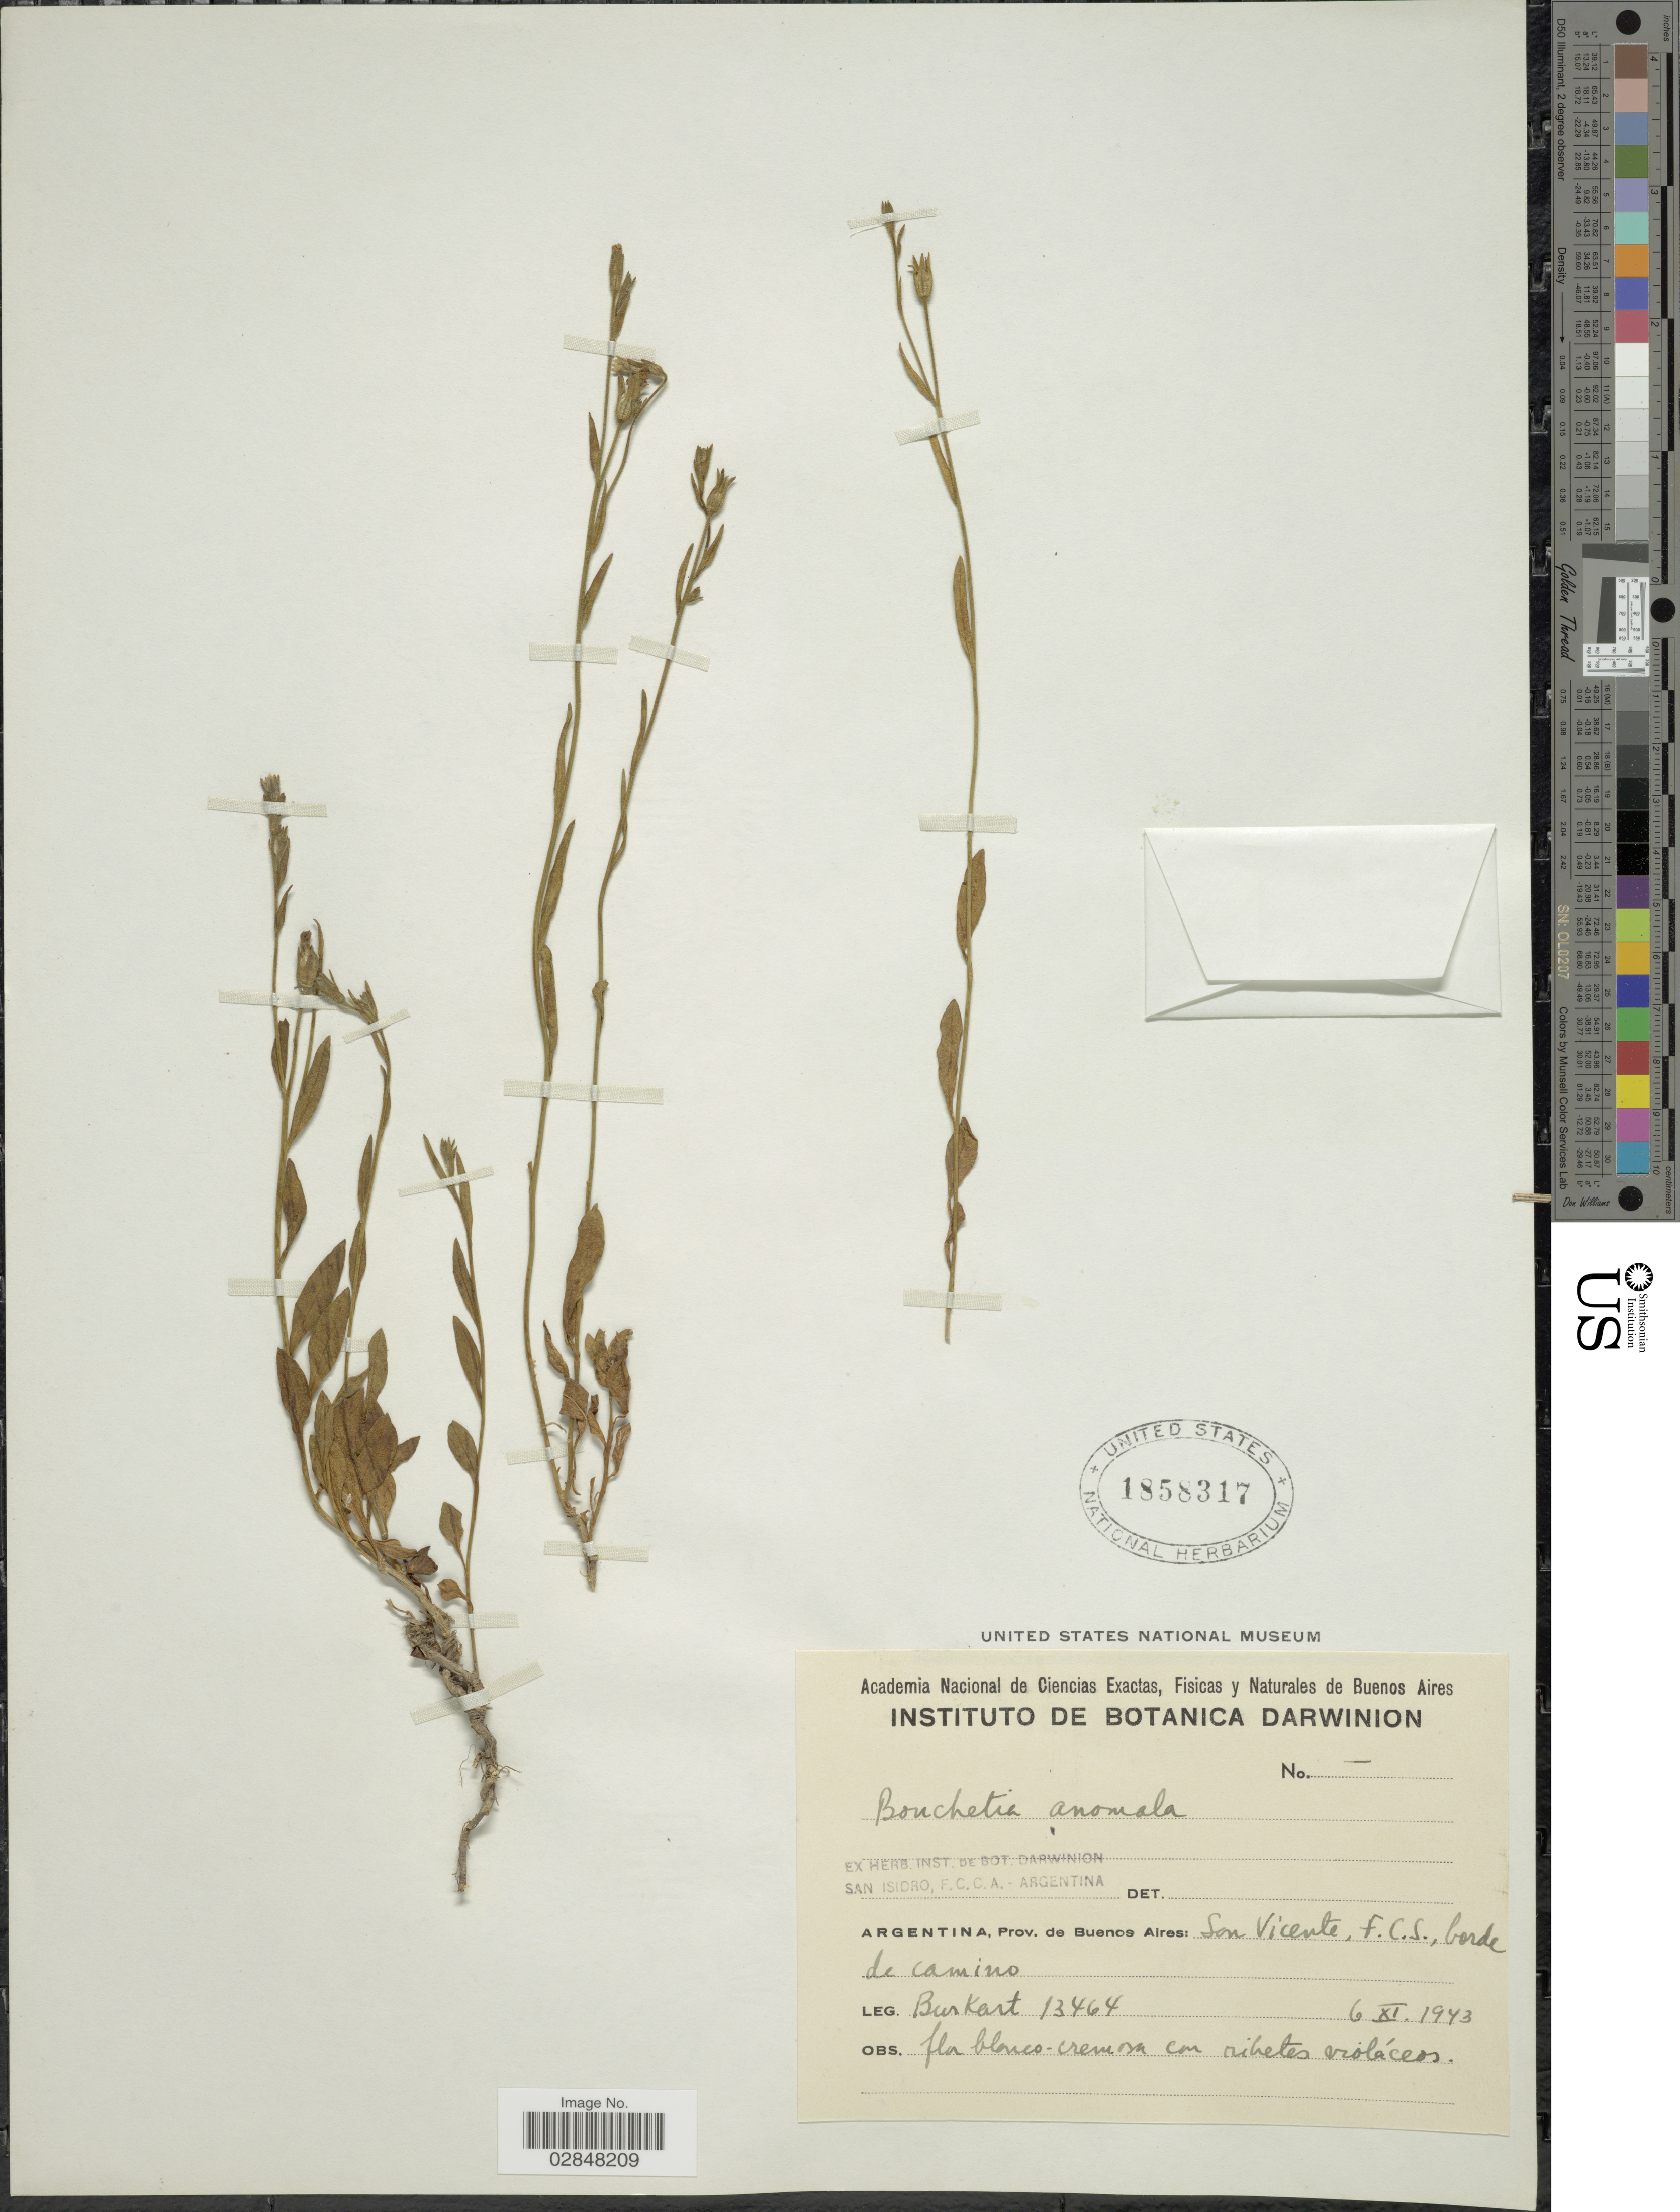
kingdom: Plantae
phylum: Tracheophyta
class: Magnoliopsida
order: Solanales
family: Solanaceae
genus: Bouchetia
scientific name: Bouchetia anomala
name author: (Miers) & Rusby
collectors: A. E. Burkart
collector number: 13464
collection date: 1943-11-06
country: Argentina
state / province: Buenos Aires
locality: San Vicente, F.C.S., borde de camino.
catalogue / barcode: US 1858317